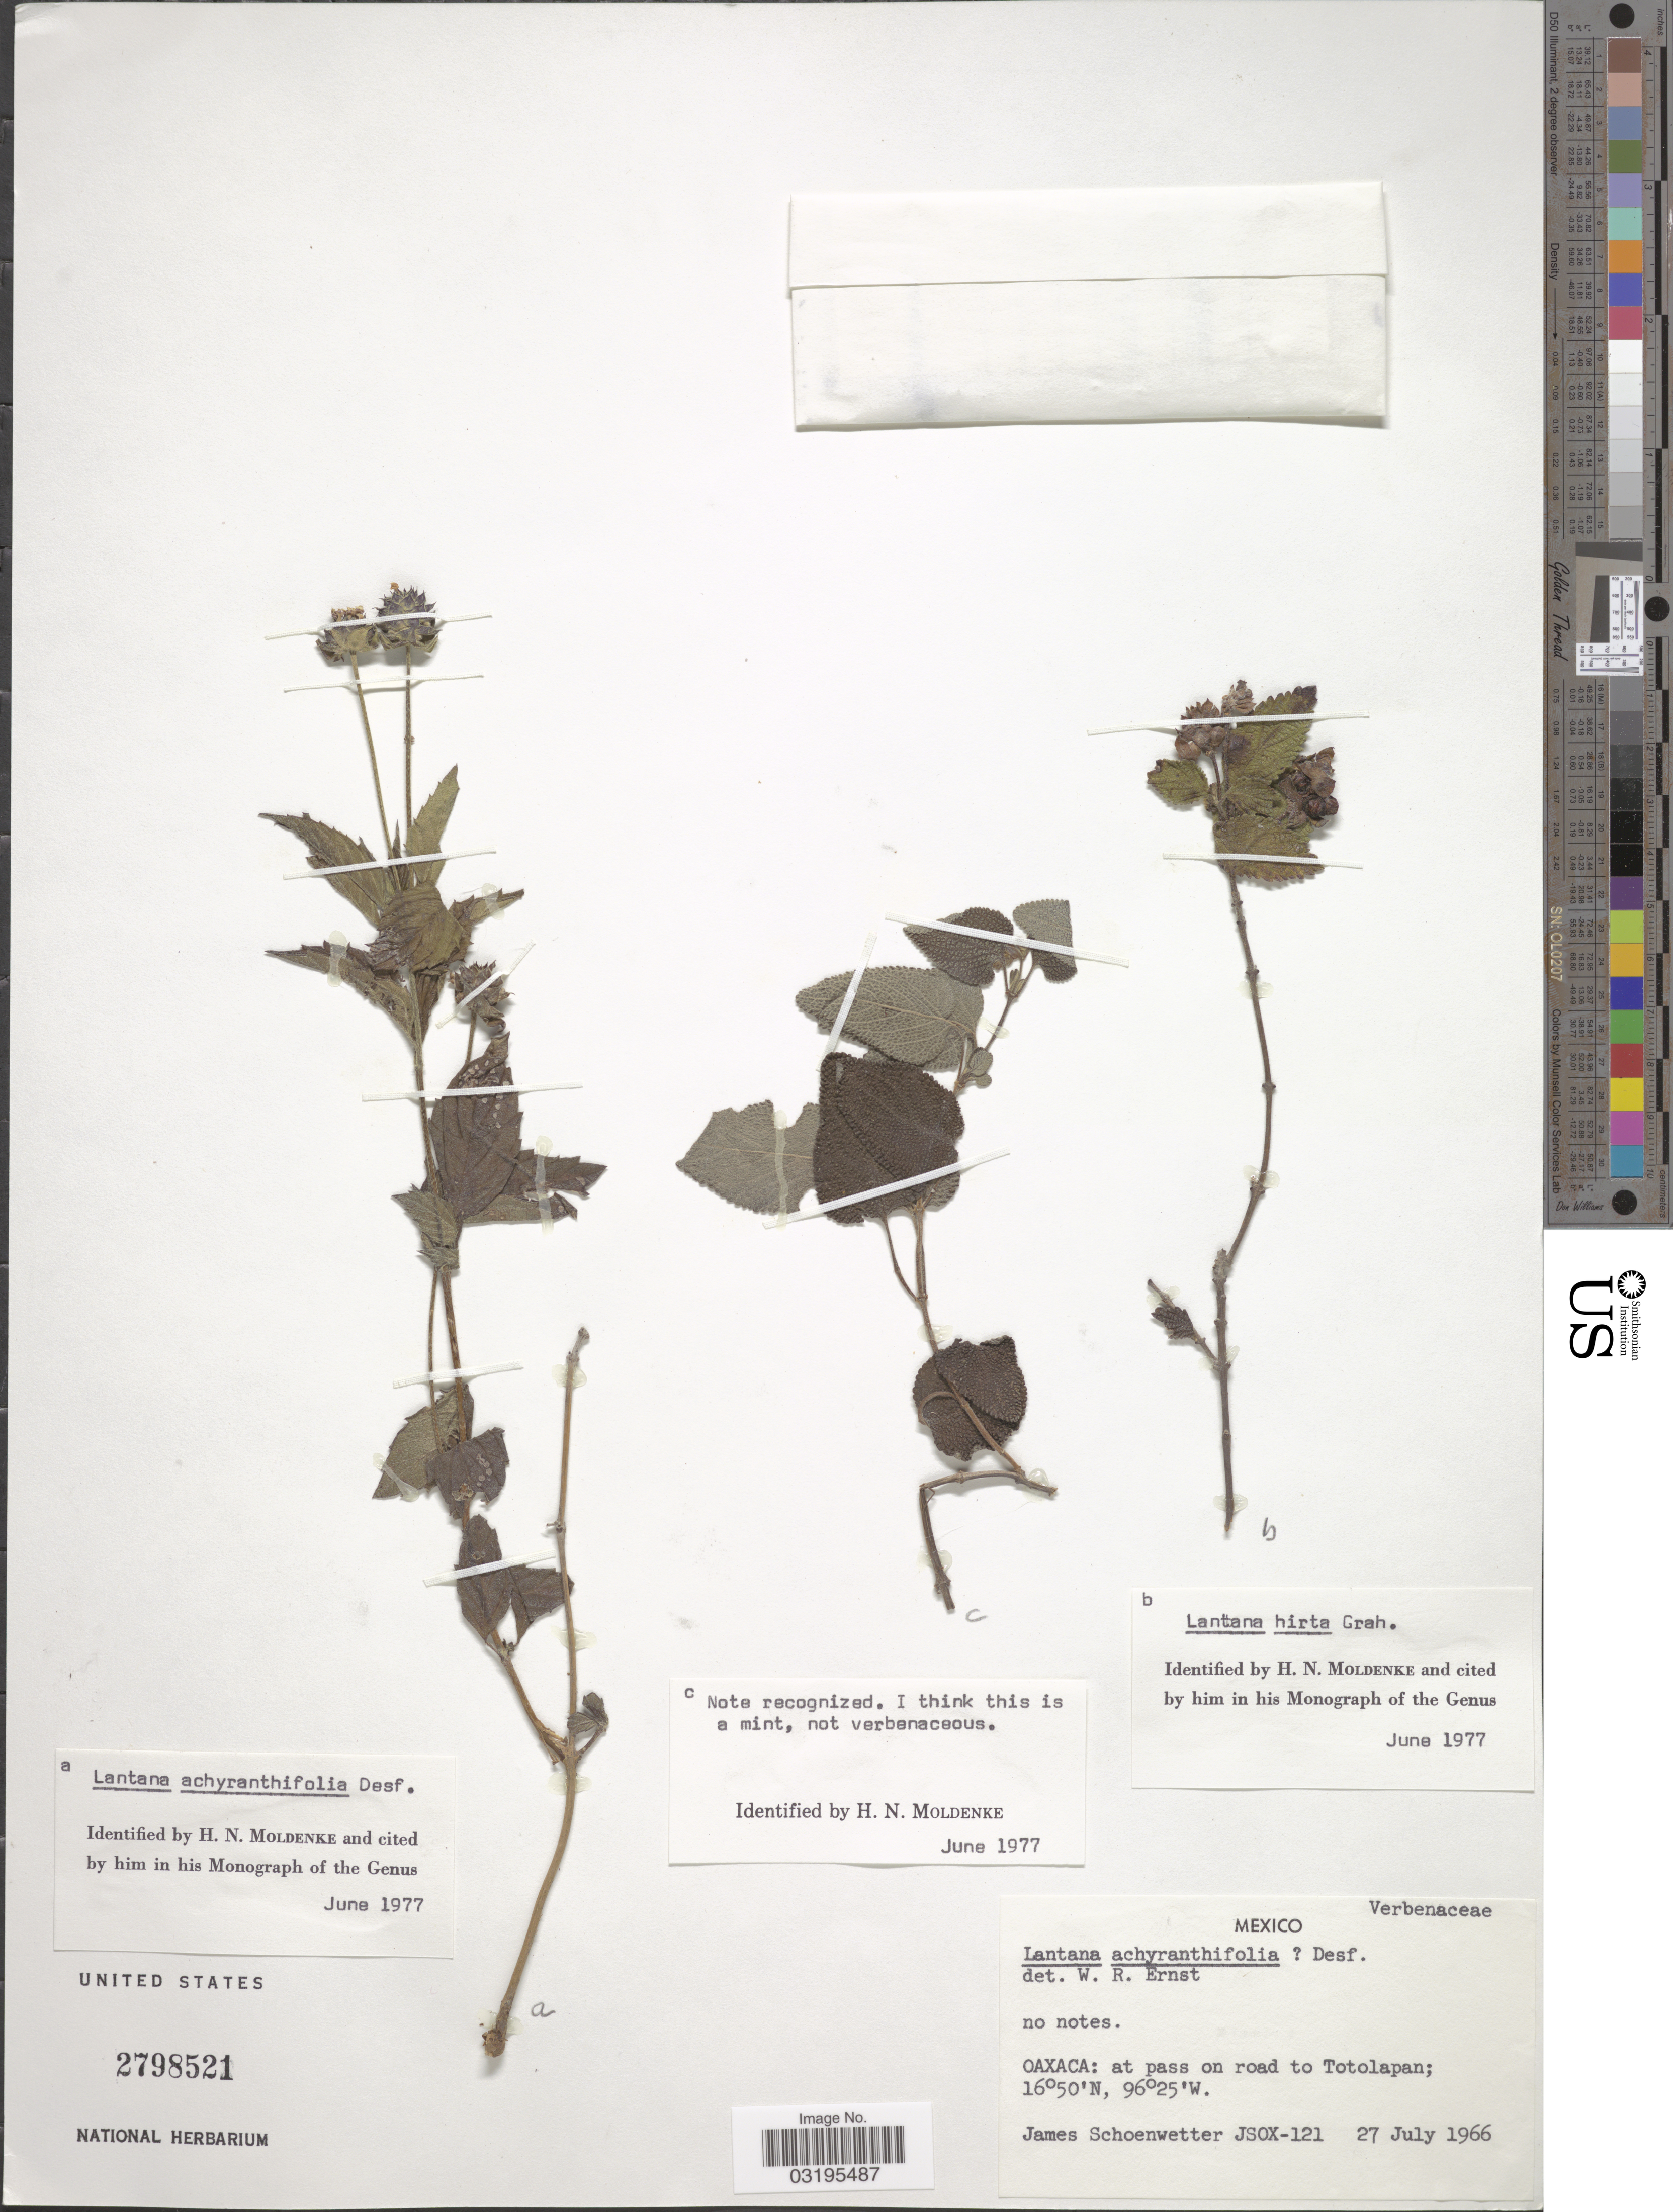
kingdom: Plantae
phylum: Tracheophyta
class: Magnoliopsida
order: Lamiales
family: Verbenaceae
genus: Lantana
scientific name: Lantana hirta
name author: Graham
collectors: J. Schoenwetter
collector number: JSOX-121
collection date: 1966-07-27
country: Mexico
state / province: Oaxaca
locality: At pass on road to Totolapan.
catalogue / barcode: US 2798521